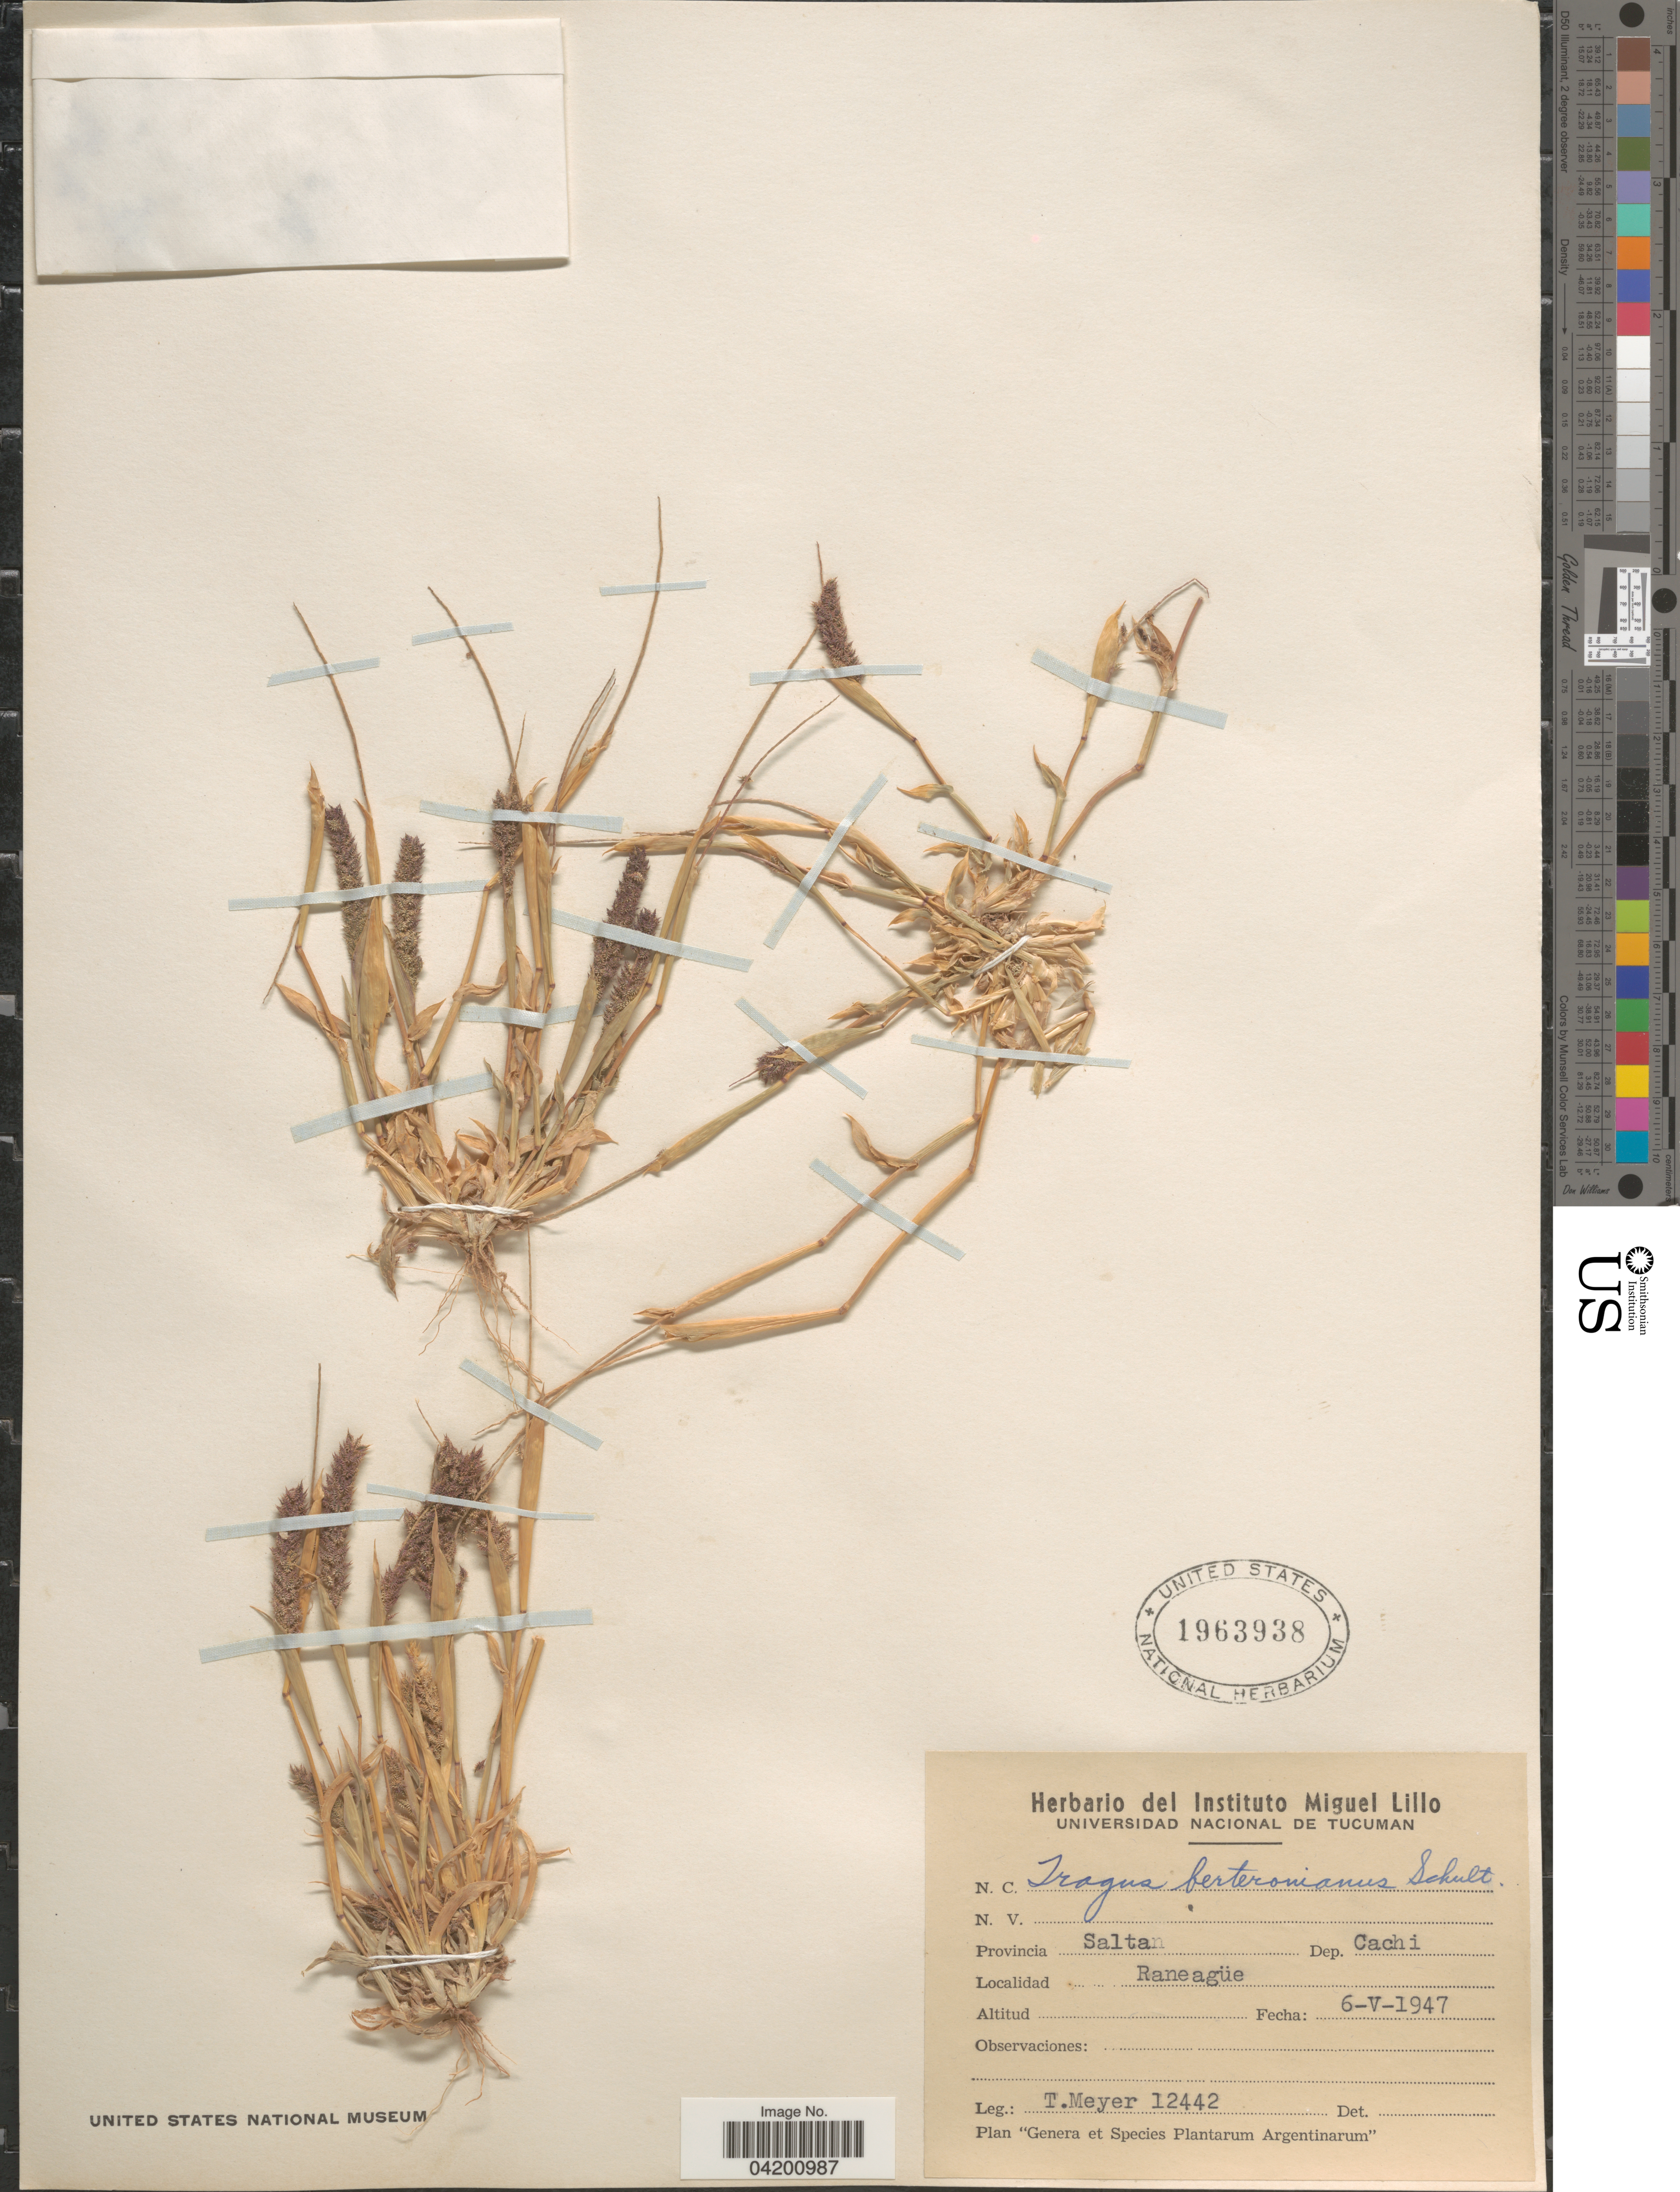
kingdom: Plantae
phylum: Tracheophyta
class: Liliopsida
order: Poales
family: Poaceae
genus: Tragus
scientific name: Tragus berteronianus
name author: Schult.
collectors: T. Meyer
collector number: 12442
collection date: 1947-05-06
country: Argentina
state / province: Salta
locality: Dep. Cachi. Raneagüe.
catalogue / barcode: US 1963938